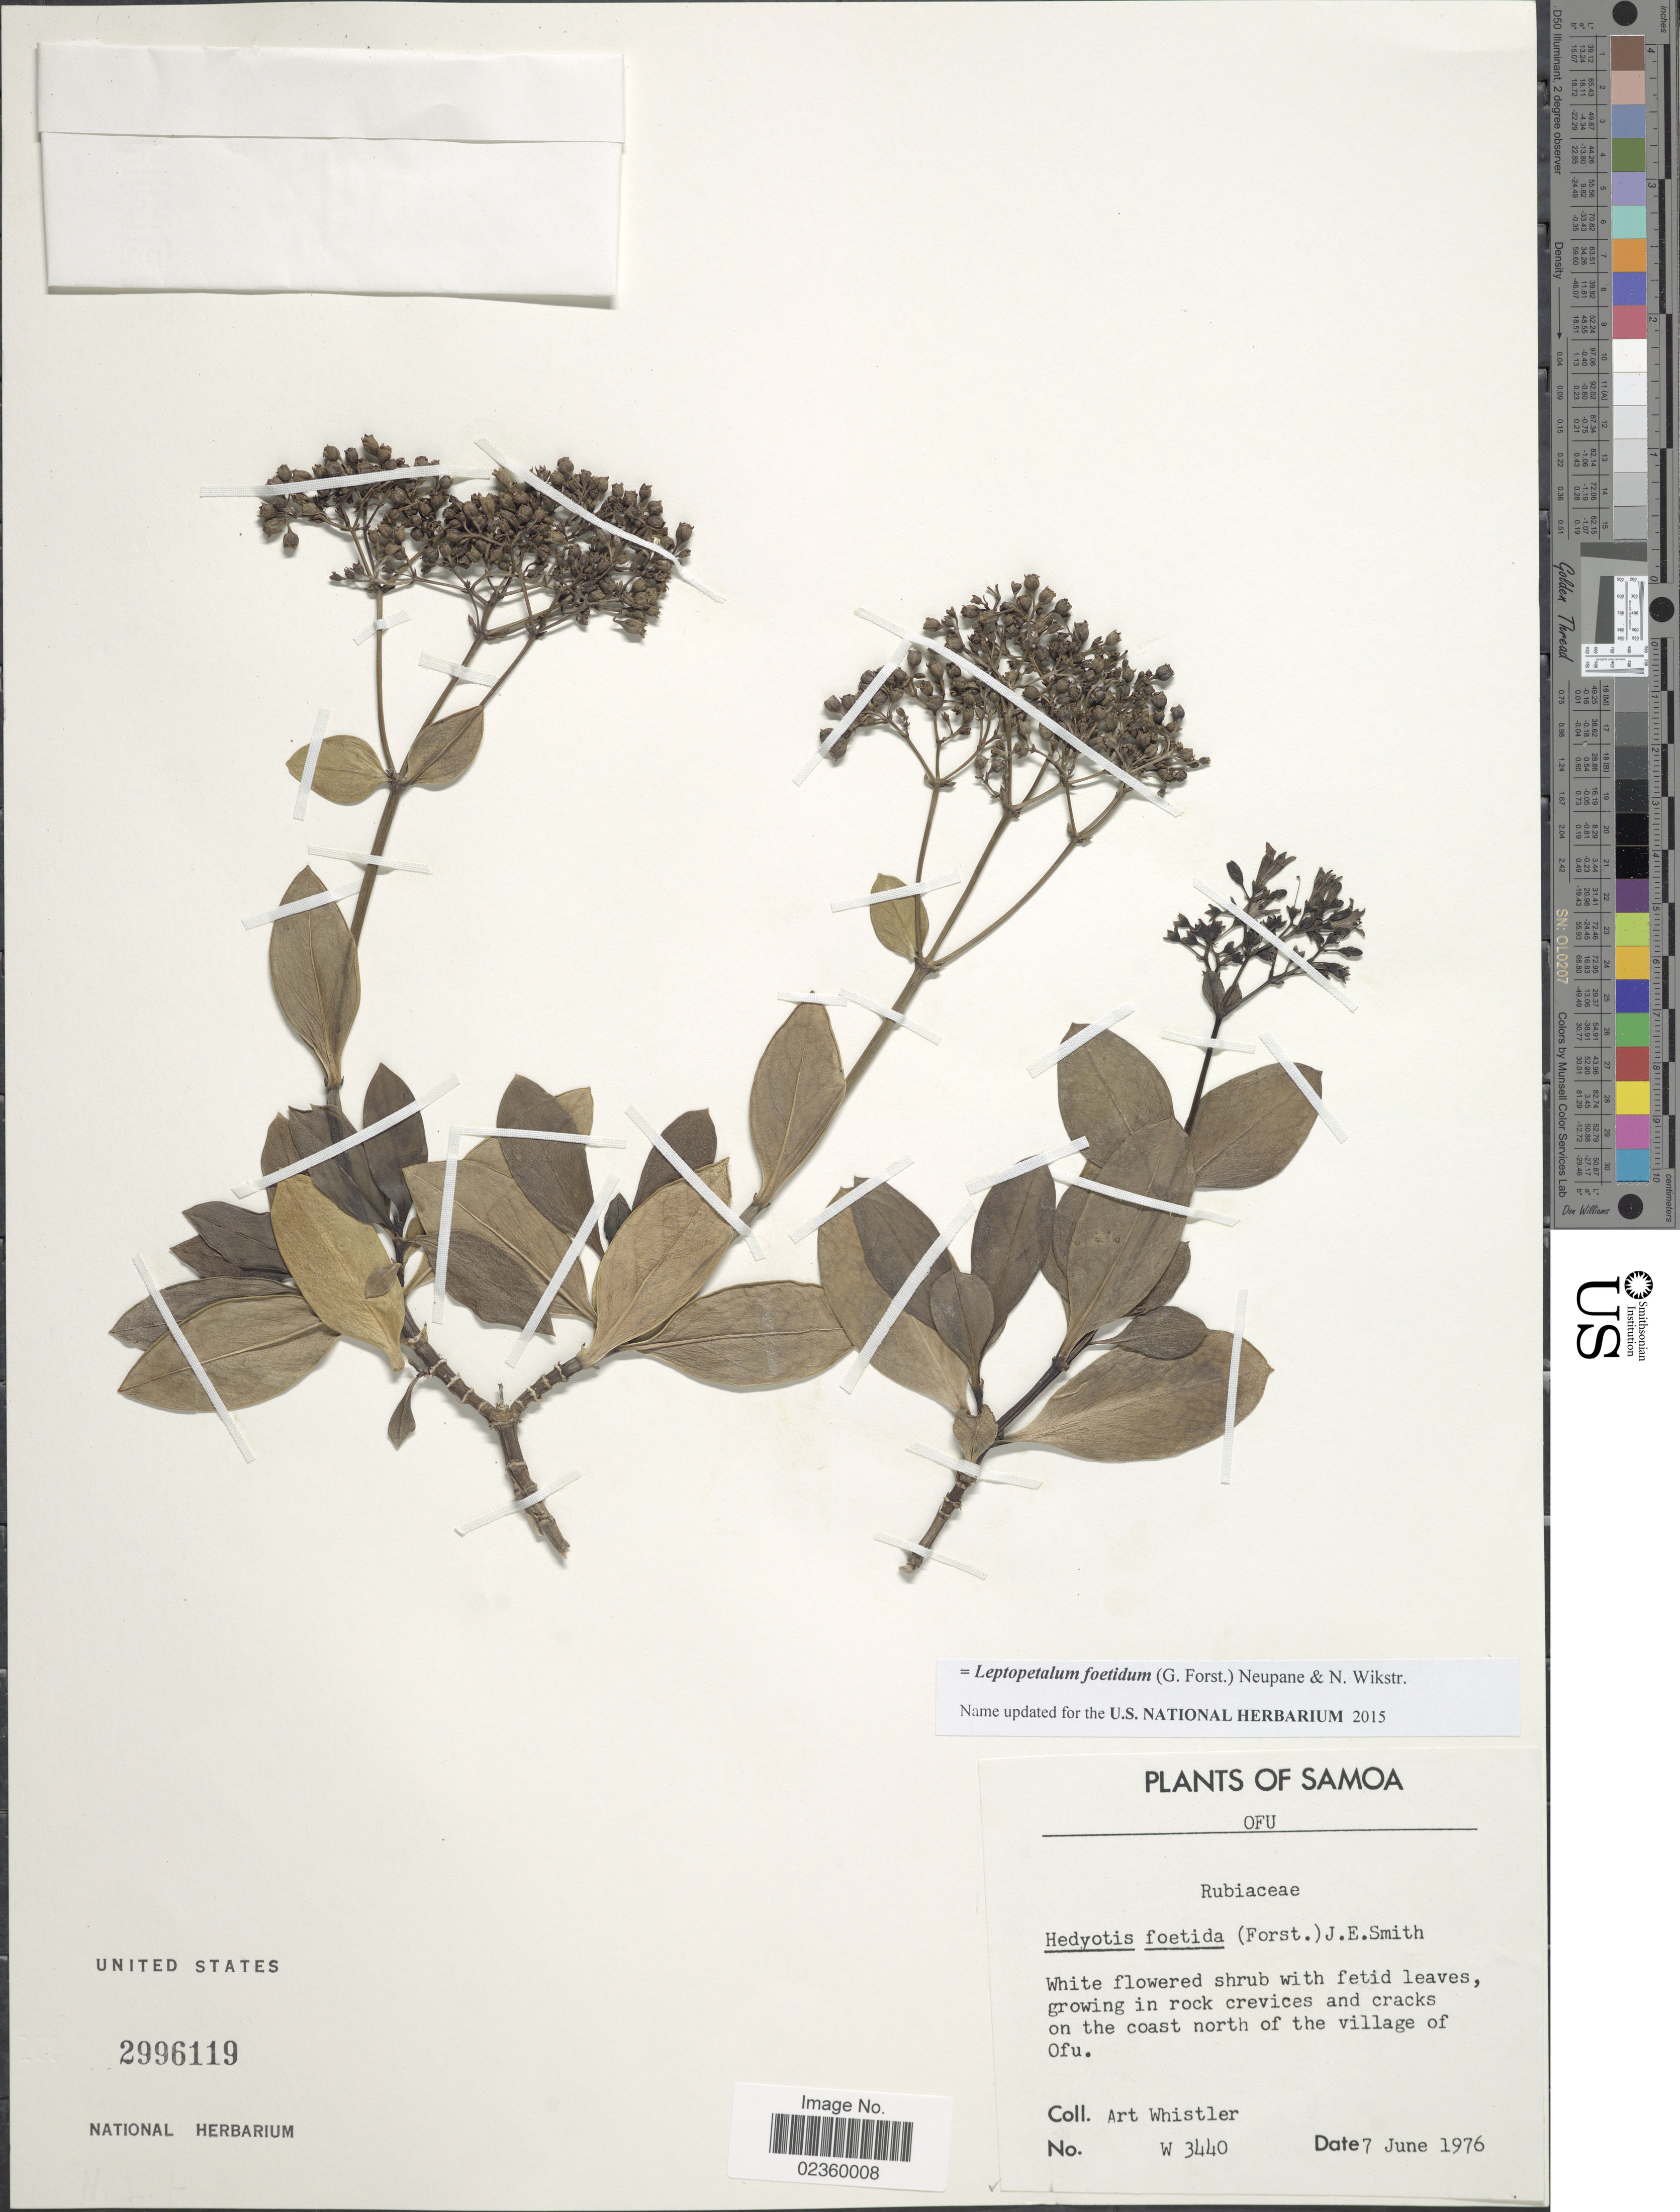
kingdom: Plantae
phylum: Tracheophyta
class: Magnoliopsida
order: Gentianales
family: Rubiaceae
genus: Leptopetalum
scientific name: Leptopetalum foetidum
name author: (G. Forst.) Neupane & N. Wikstr.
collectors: A. Whistler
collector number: W 3440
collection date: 1976-06-07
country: American Samoa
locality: Ofu. On the coast north of the village of Ofu.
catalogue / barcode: US 2996119